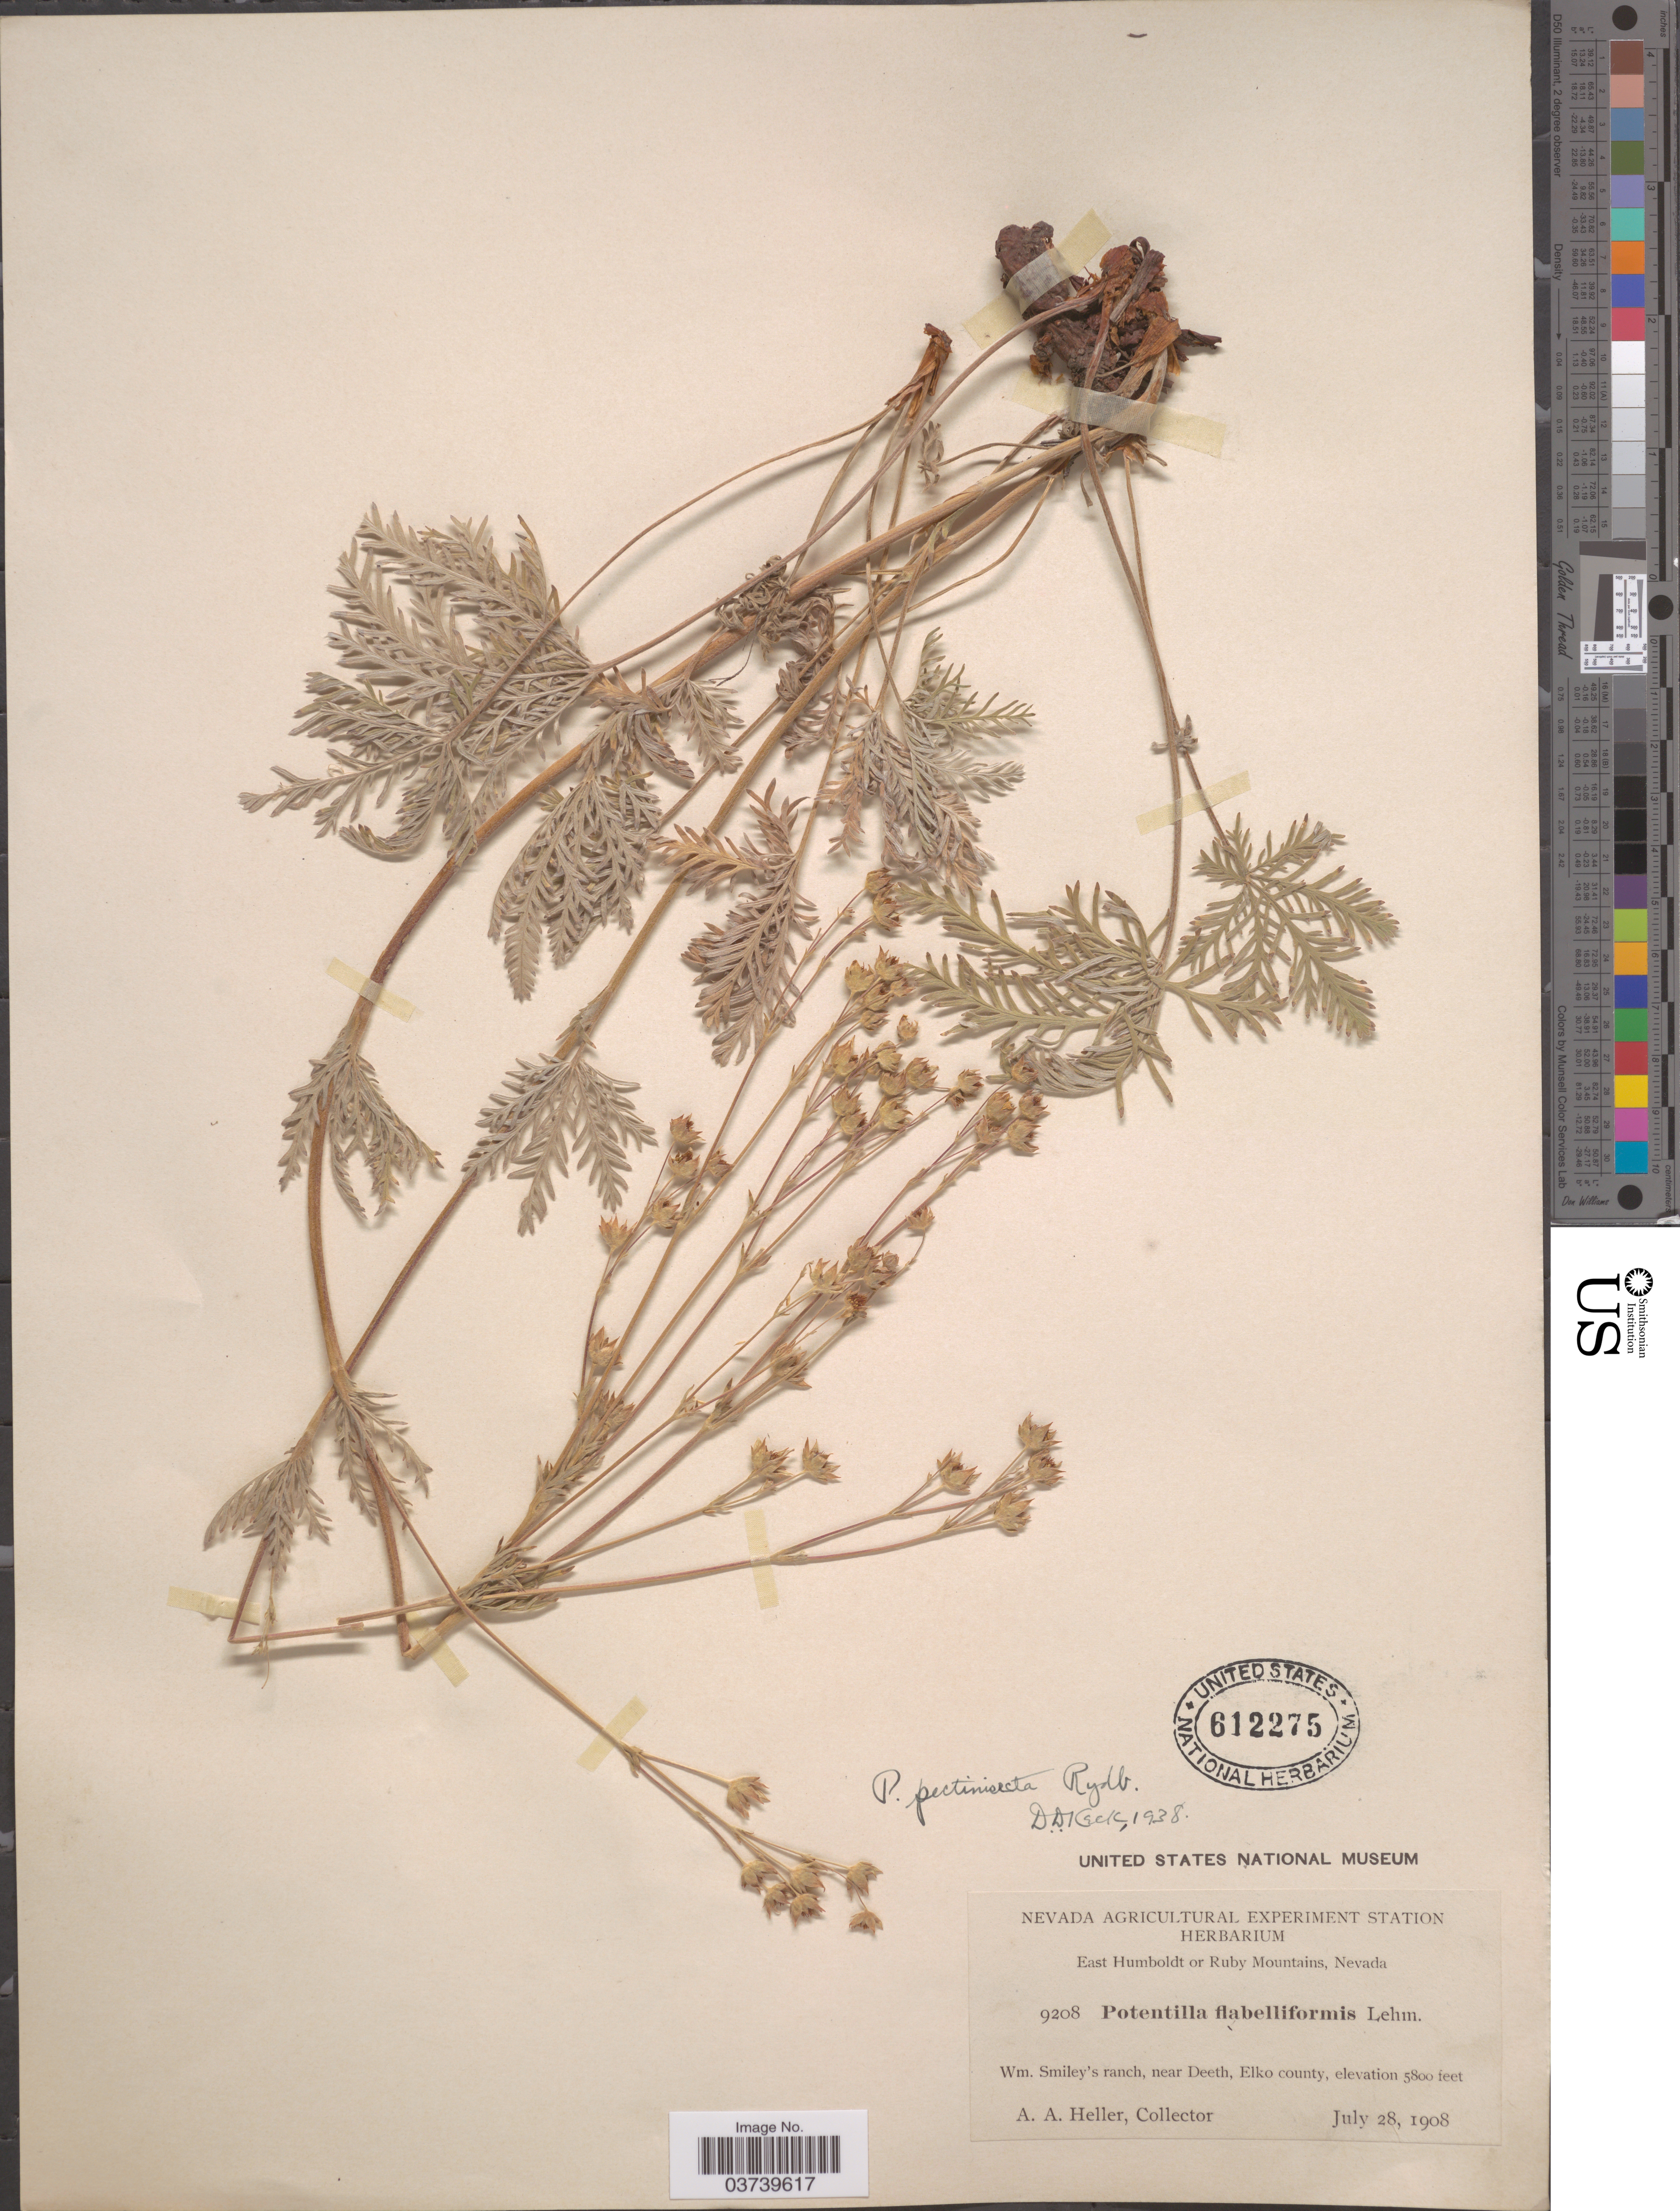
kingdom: Plantae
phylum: Tracheophyta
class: Magnoliopsida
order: Rosales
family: Rosaceae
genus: Potentilla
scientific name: Potentilla gracilis var. elmeri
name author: (Rydb.) Jeps.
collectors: A. A. Heller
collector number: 9208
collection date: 1908-07-28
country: United States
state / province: Nevada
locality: East Humboldt or Ruby Mountains. Wm. Smiley's ranch, near Deeth, Elko county.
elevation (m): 1768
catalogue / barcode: US 612275